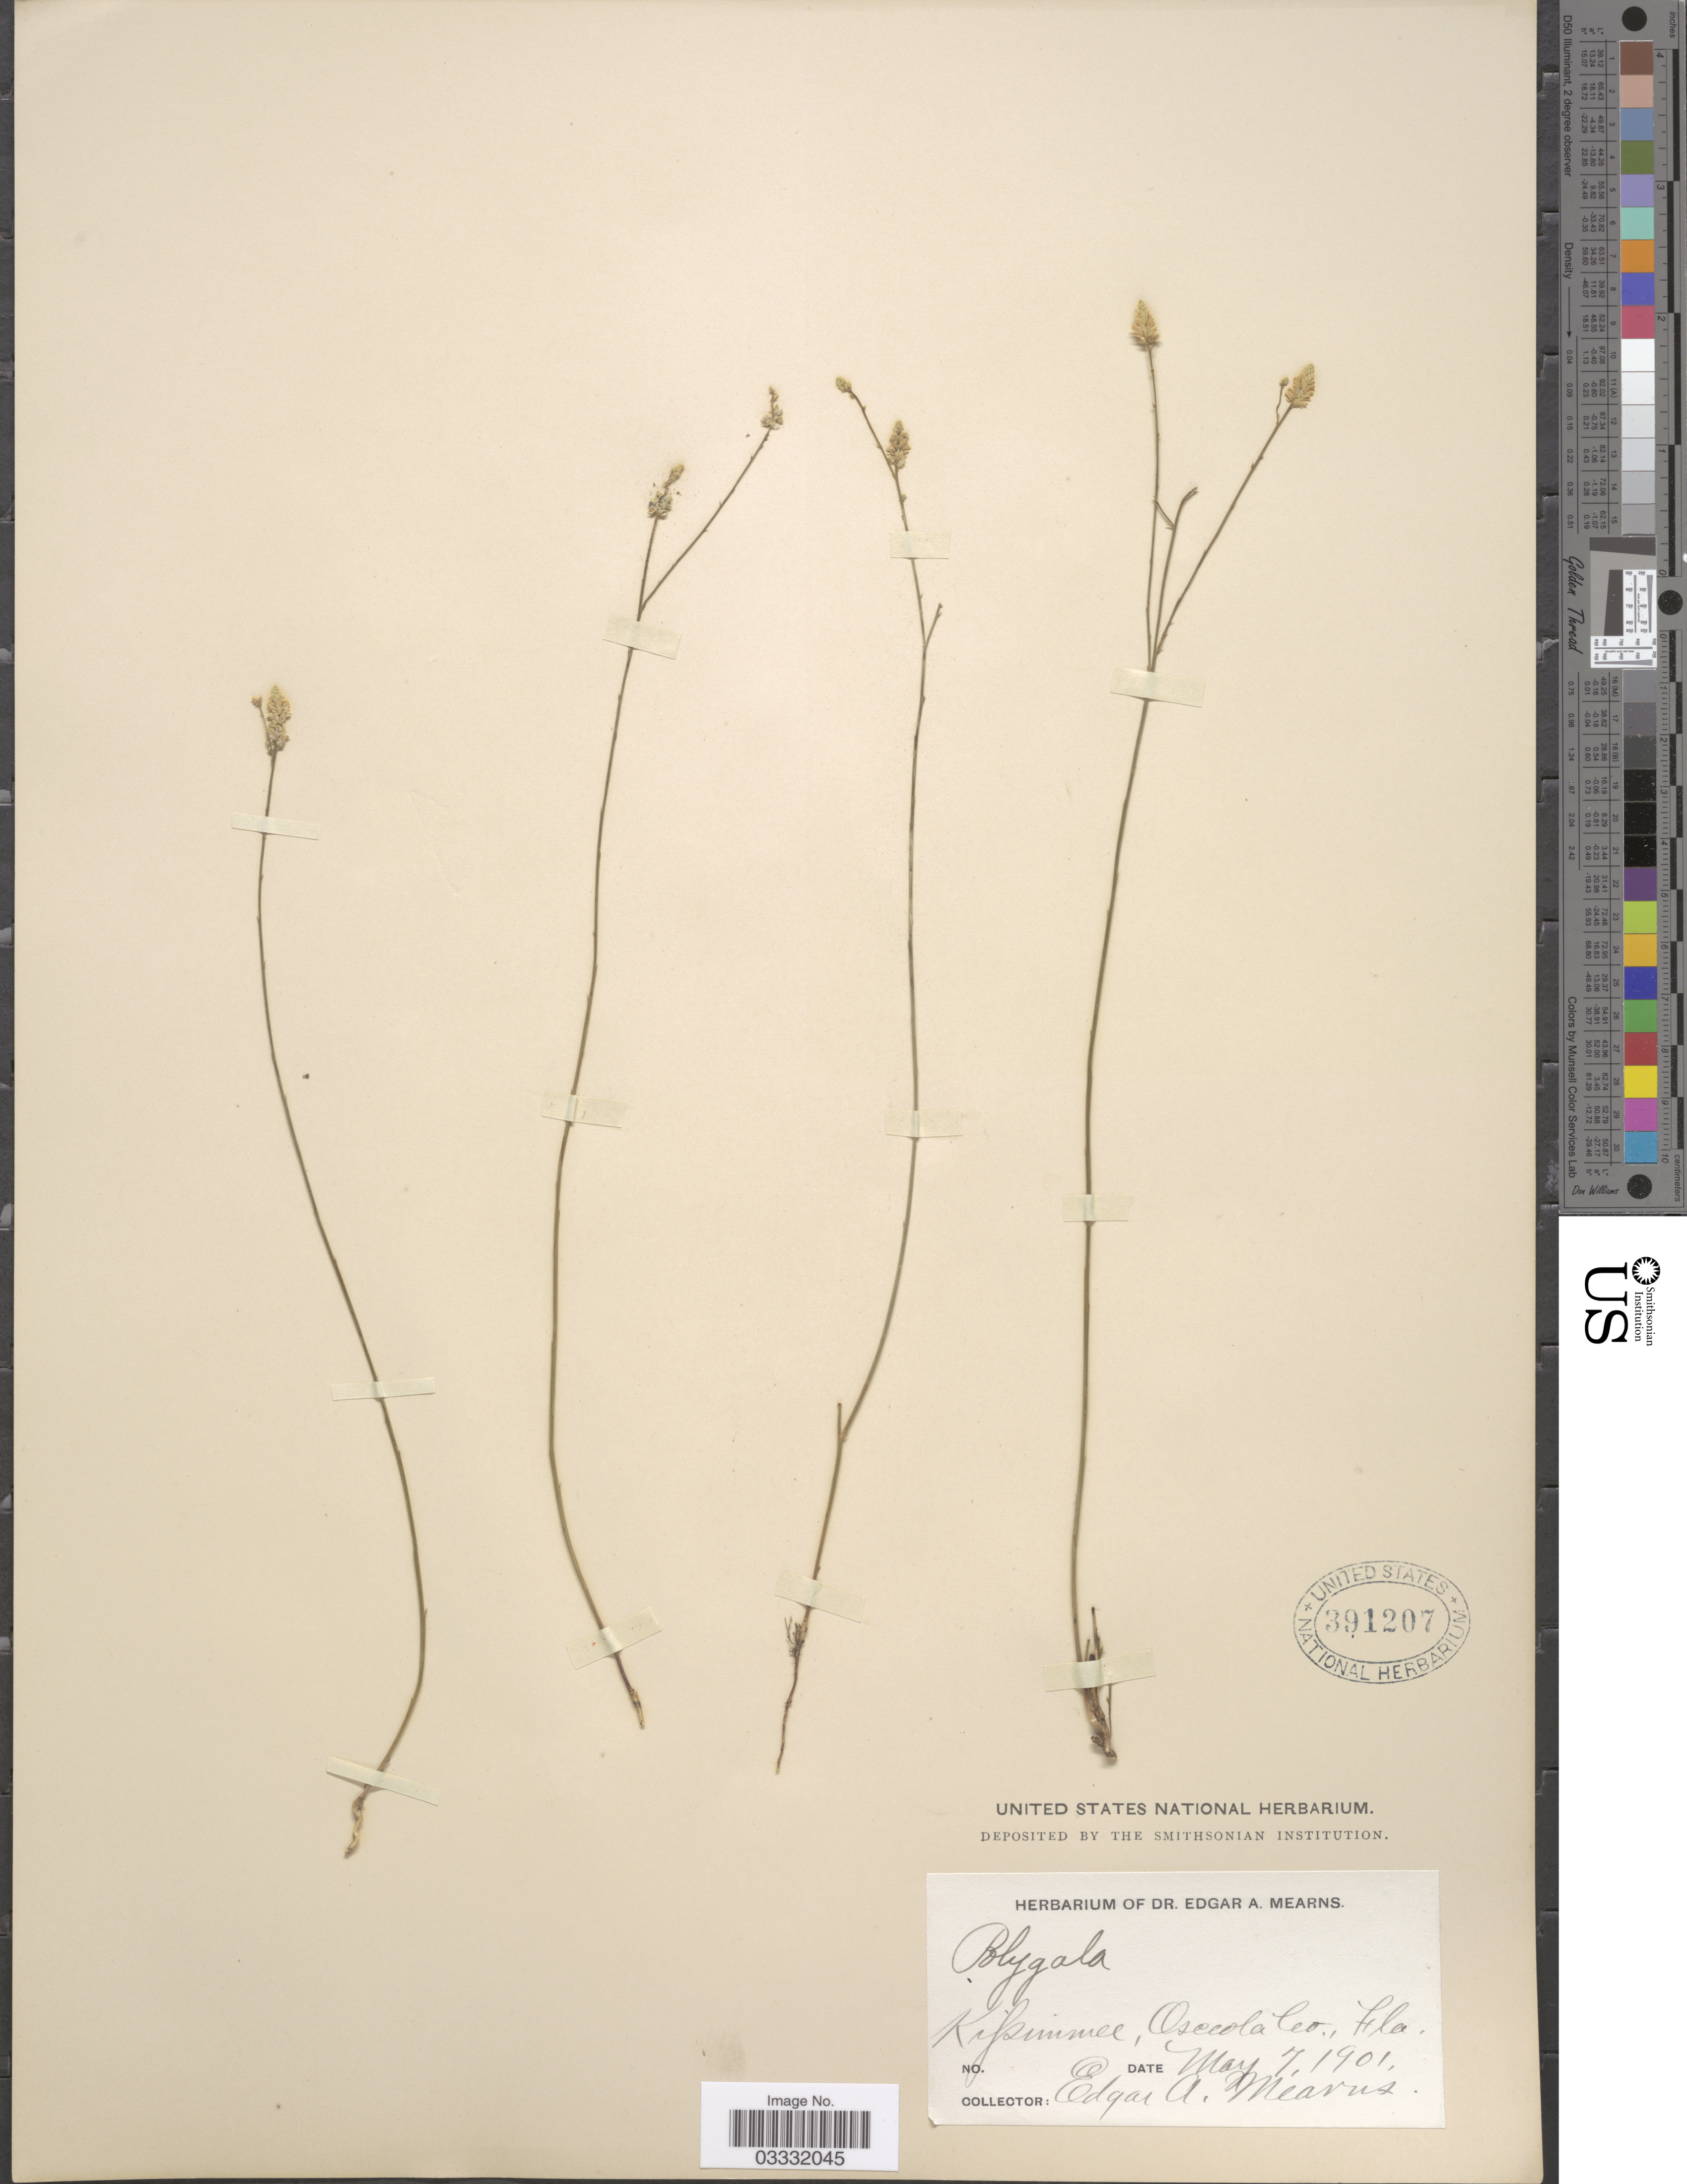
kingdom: Plantae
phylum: Tracheophyta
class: Magnoliopsida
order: Fabales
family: Polygalaceae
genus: Polygala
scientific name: Polygala setacea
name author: Michx.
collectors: E. A. Mearns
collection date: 1901-05-07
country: United States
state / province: Florida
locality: Kissimmee, Osceola Co.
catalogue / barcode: US 391207